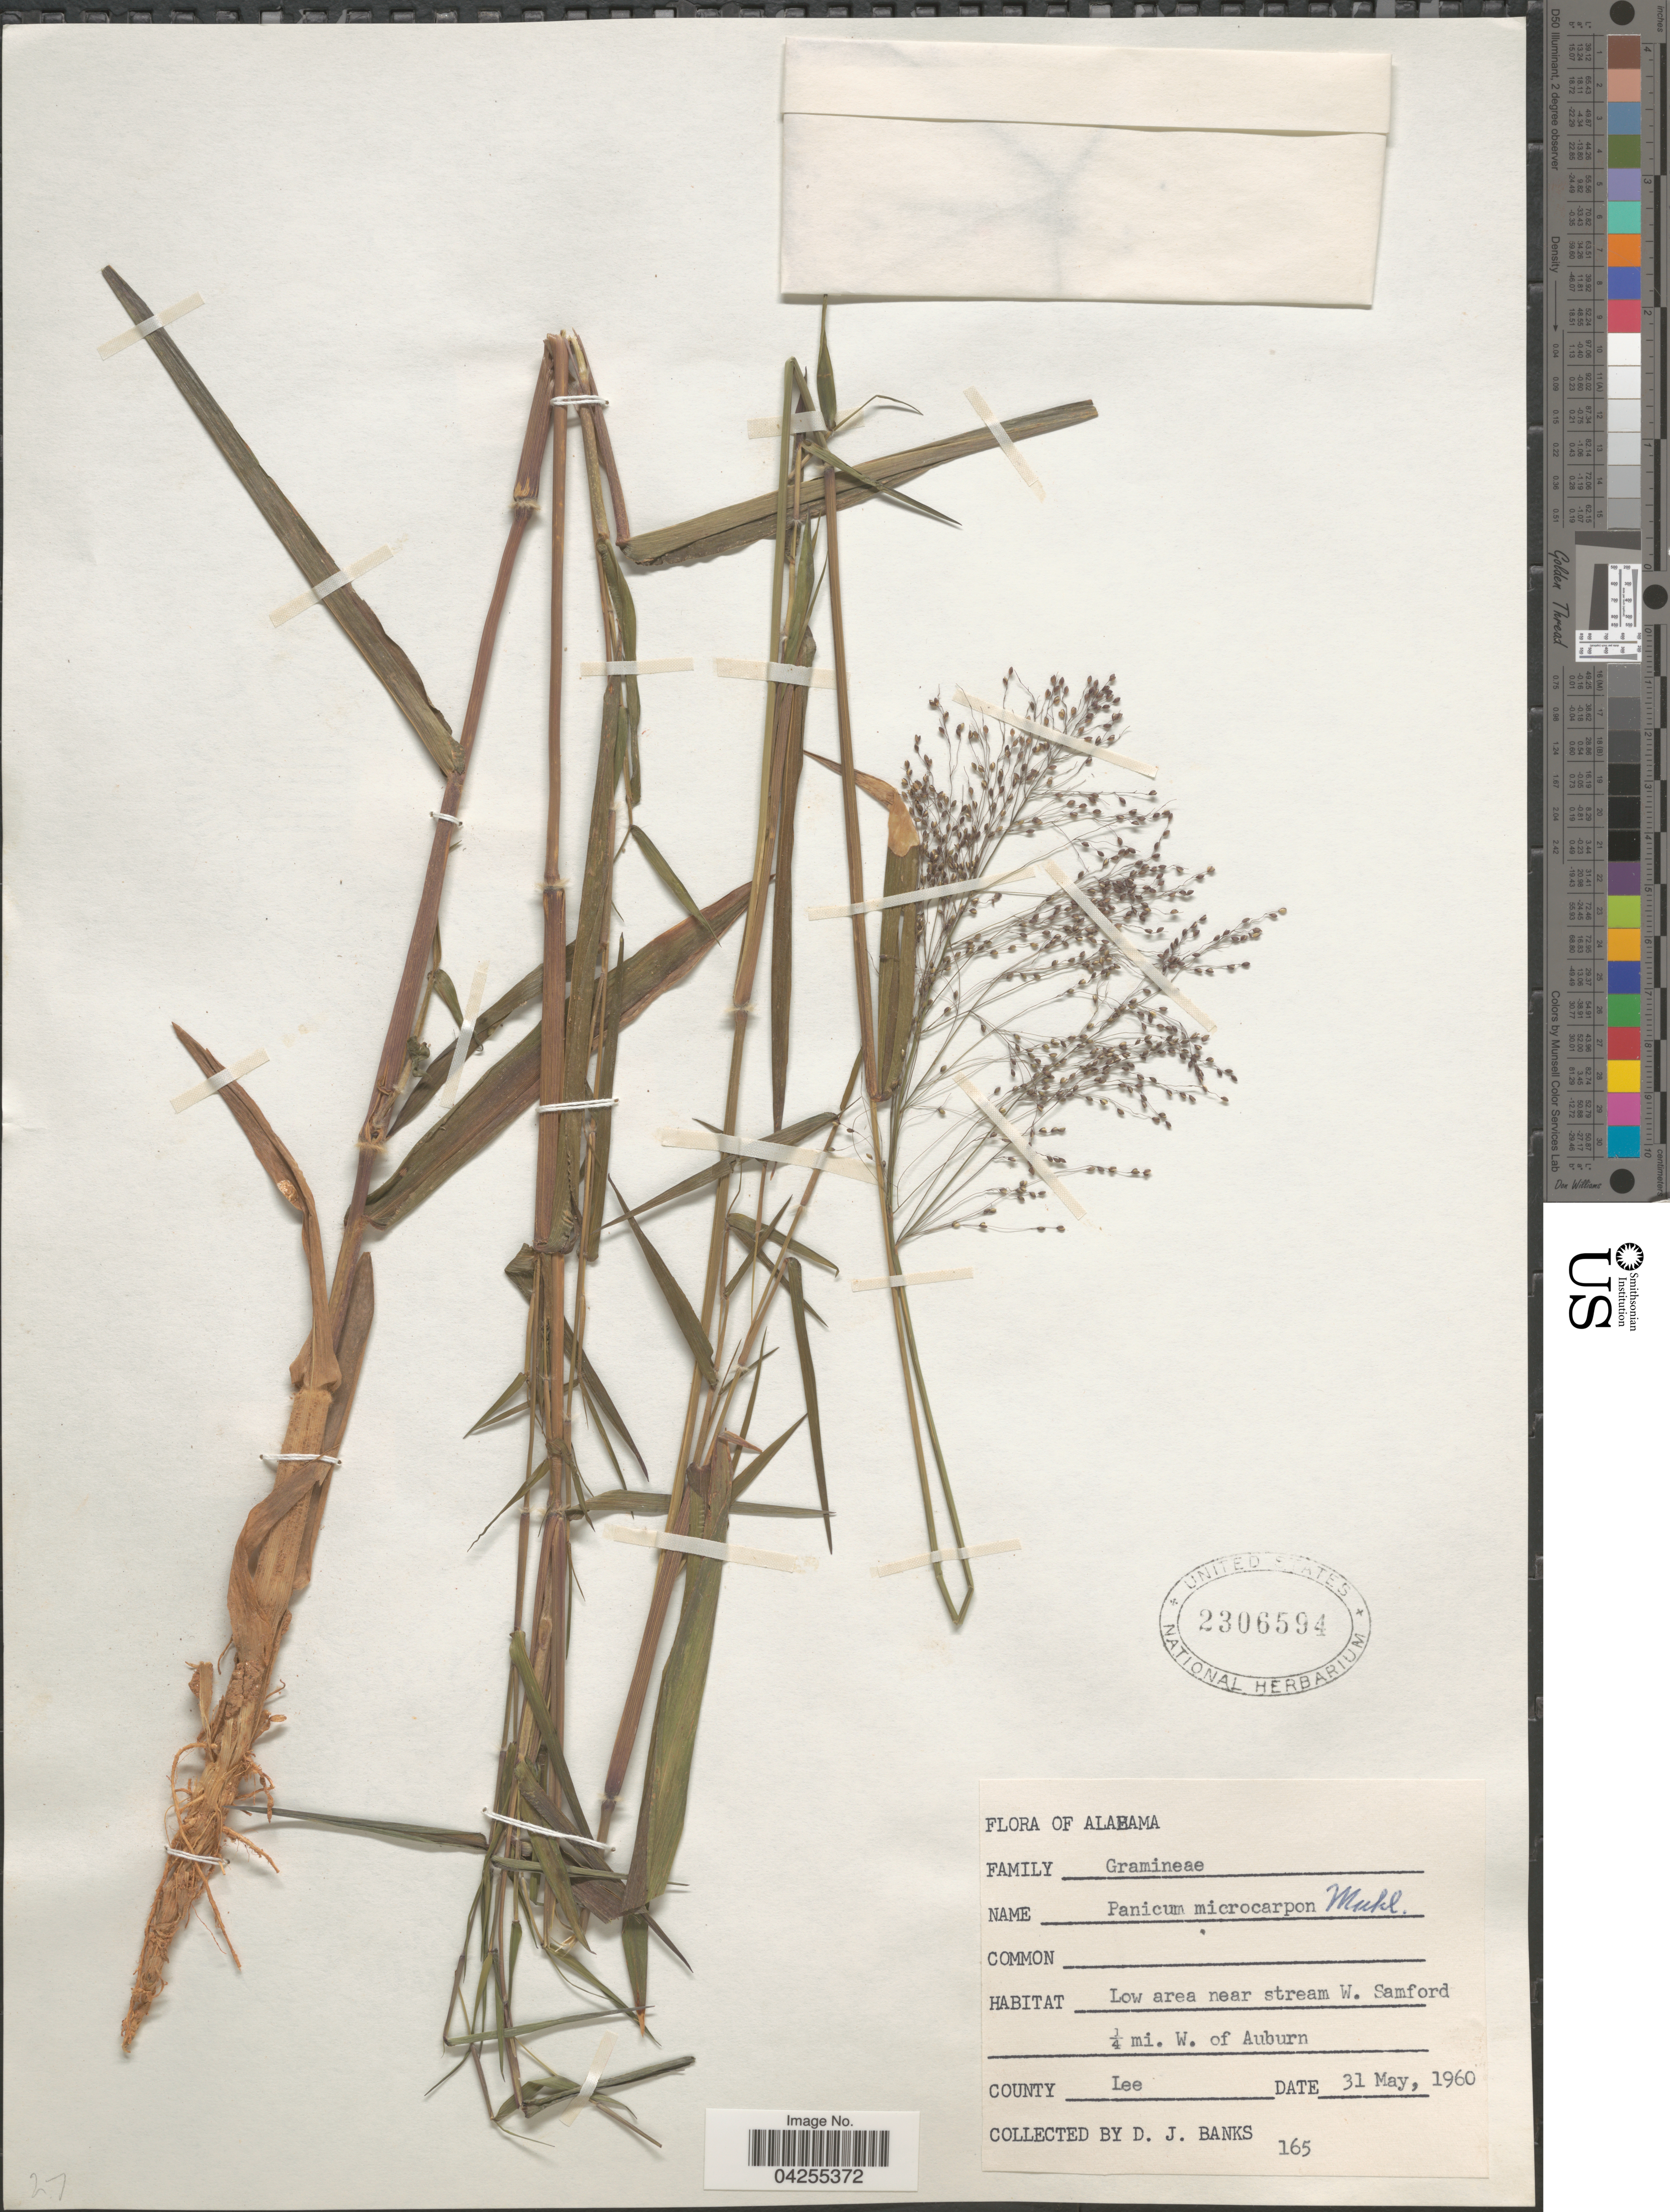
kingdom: Plantae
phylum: Tracheophyta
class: Liliopsida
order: Poales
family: Poaceae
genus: Dichanthelium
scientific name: Dichanthelium dichotomum var. dichotomum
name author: (L.) Gould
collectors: D. J. Banks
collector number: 165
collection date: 1960-05-31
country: United States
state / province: Alabama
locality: Low area near stream W. Samford 1/4 mi. W. of Auburn. County Lee.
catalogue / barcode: US 2306594